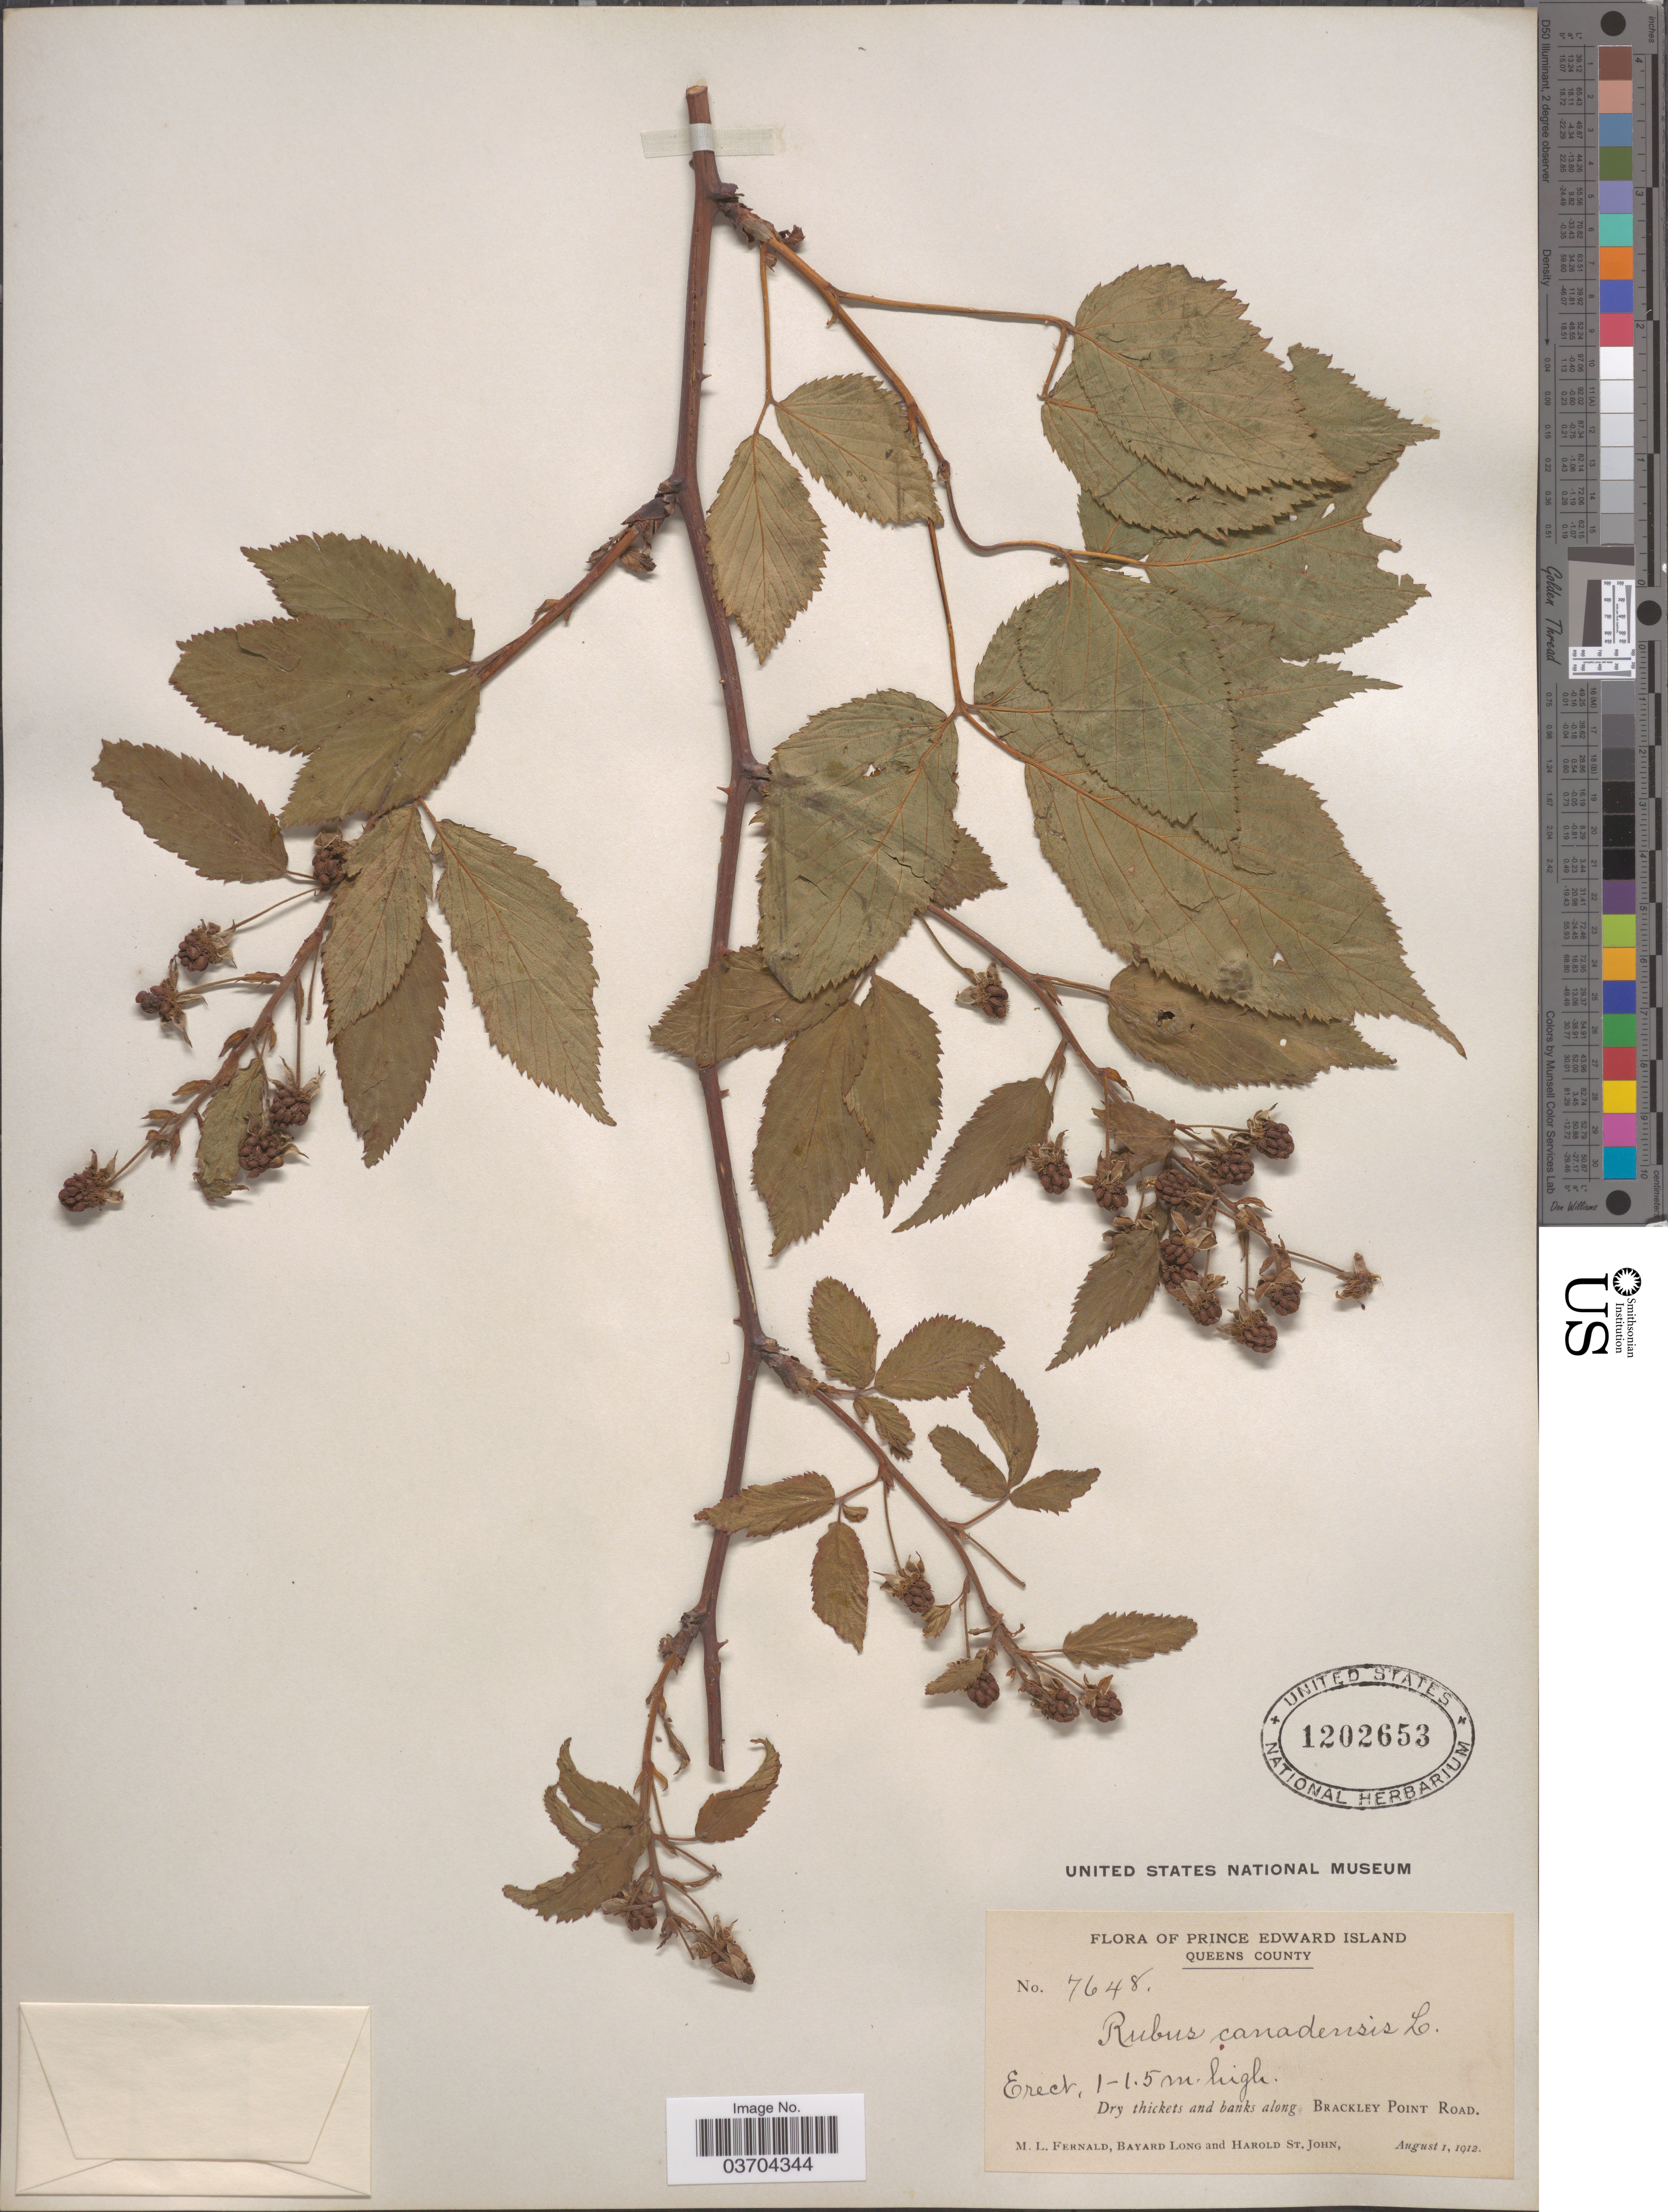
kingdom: Plantae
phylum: Tracheophyta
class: Magnoliopsida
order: Rosales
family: Rosaceae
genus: Rubus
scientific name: Rubus canadensis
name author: L.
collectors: M. L. Fernald, B. Long & H. St. John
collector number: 7648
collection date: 1912-08-01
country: Canada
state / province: Prince Edward Island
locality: Queens County. Along Brackley Point Road.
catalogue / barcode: US 1202653